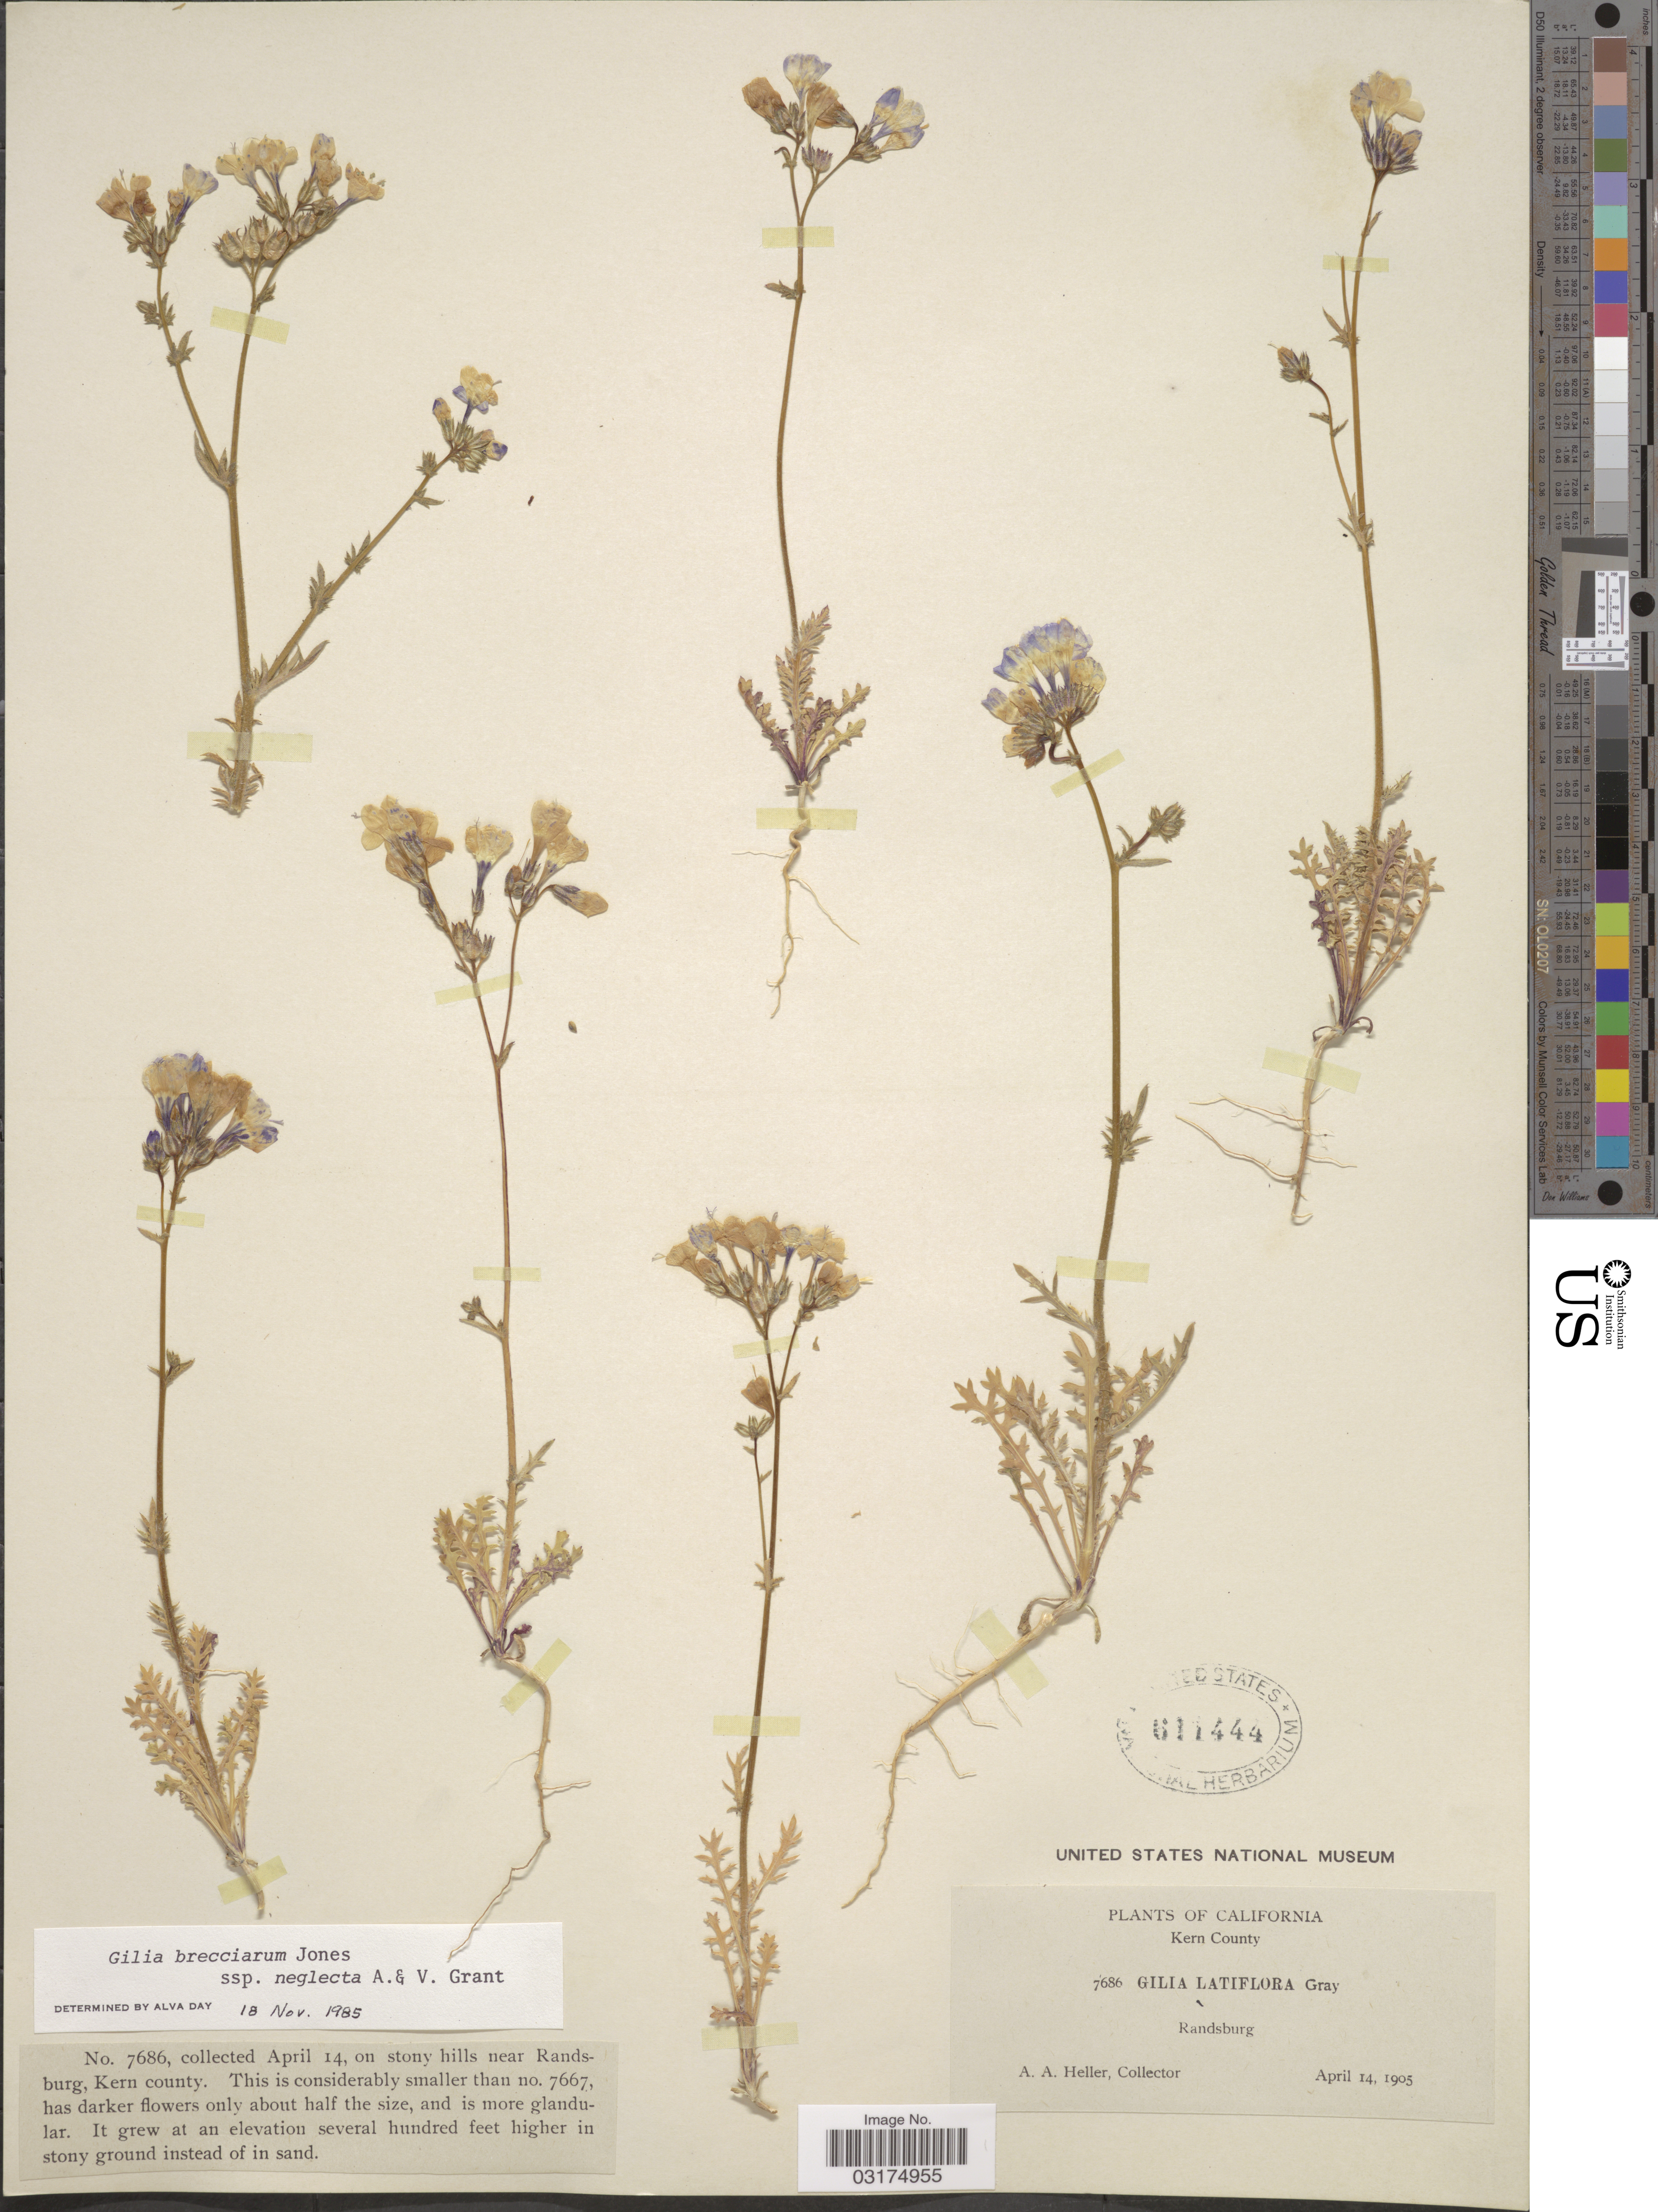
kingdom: Plantae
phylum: Tracheophyta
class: Magnoliopsida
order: Ericales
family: Polemoniaceae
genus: Gilia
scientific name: Gilia sp.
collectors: A. A. Heller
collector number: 7686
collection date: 1905-04-14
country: United States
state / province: California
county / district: Kern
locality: Kern County. Randsburg.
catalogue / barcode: US 611444